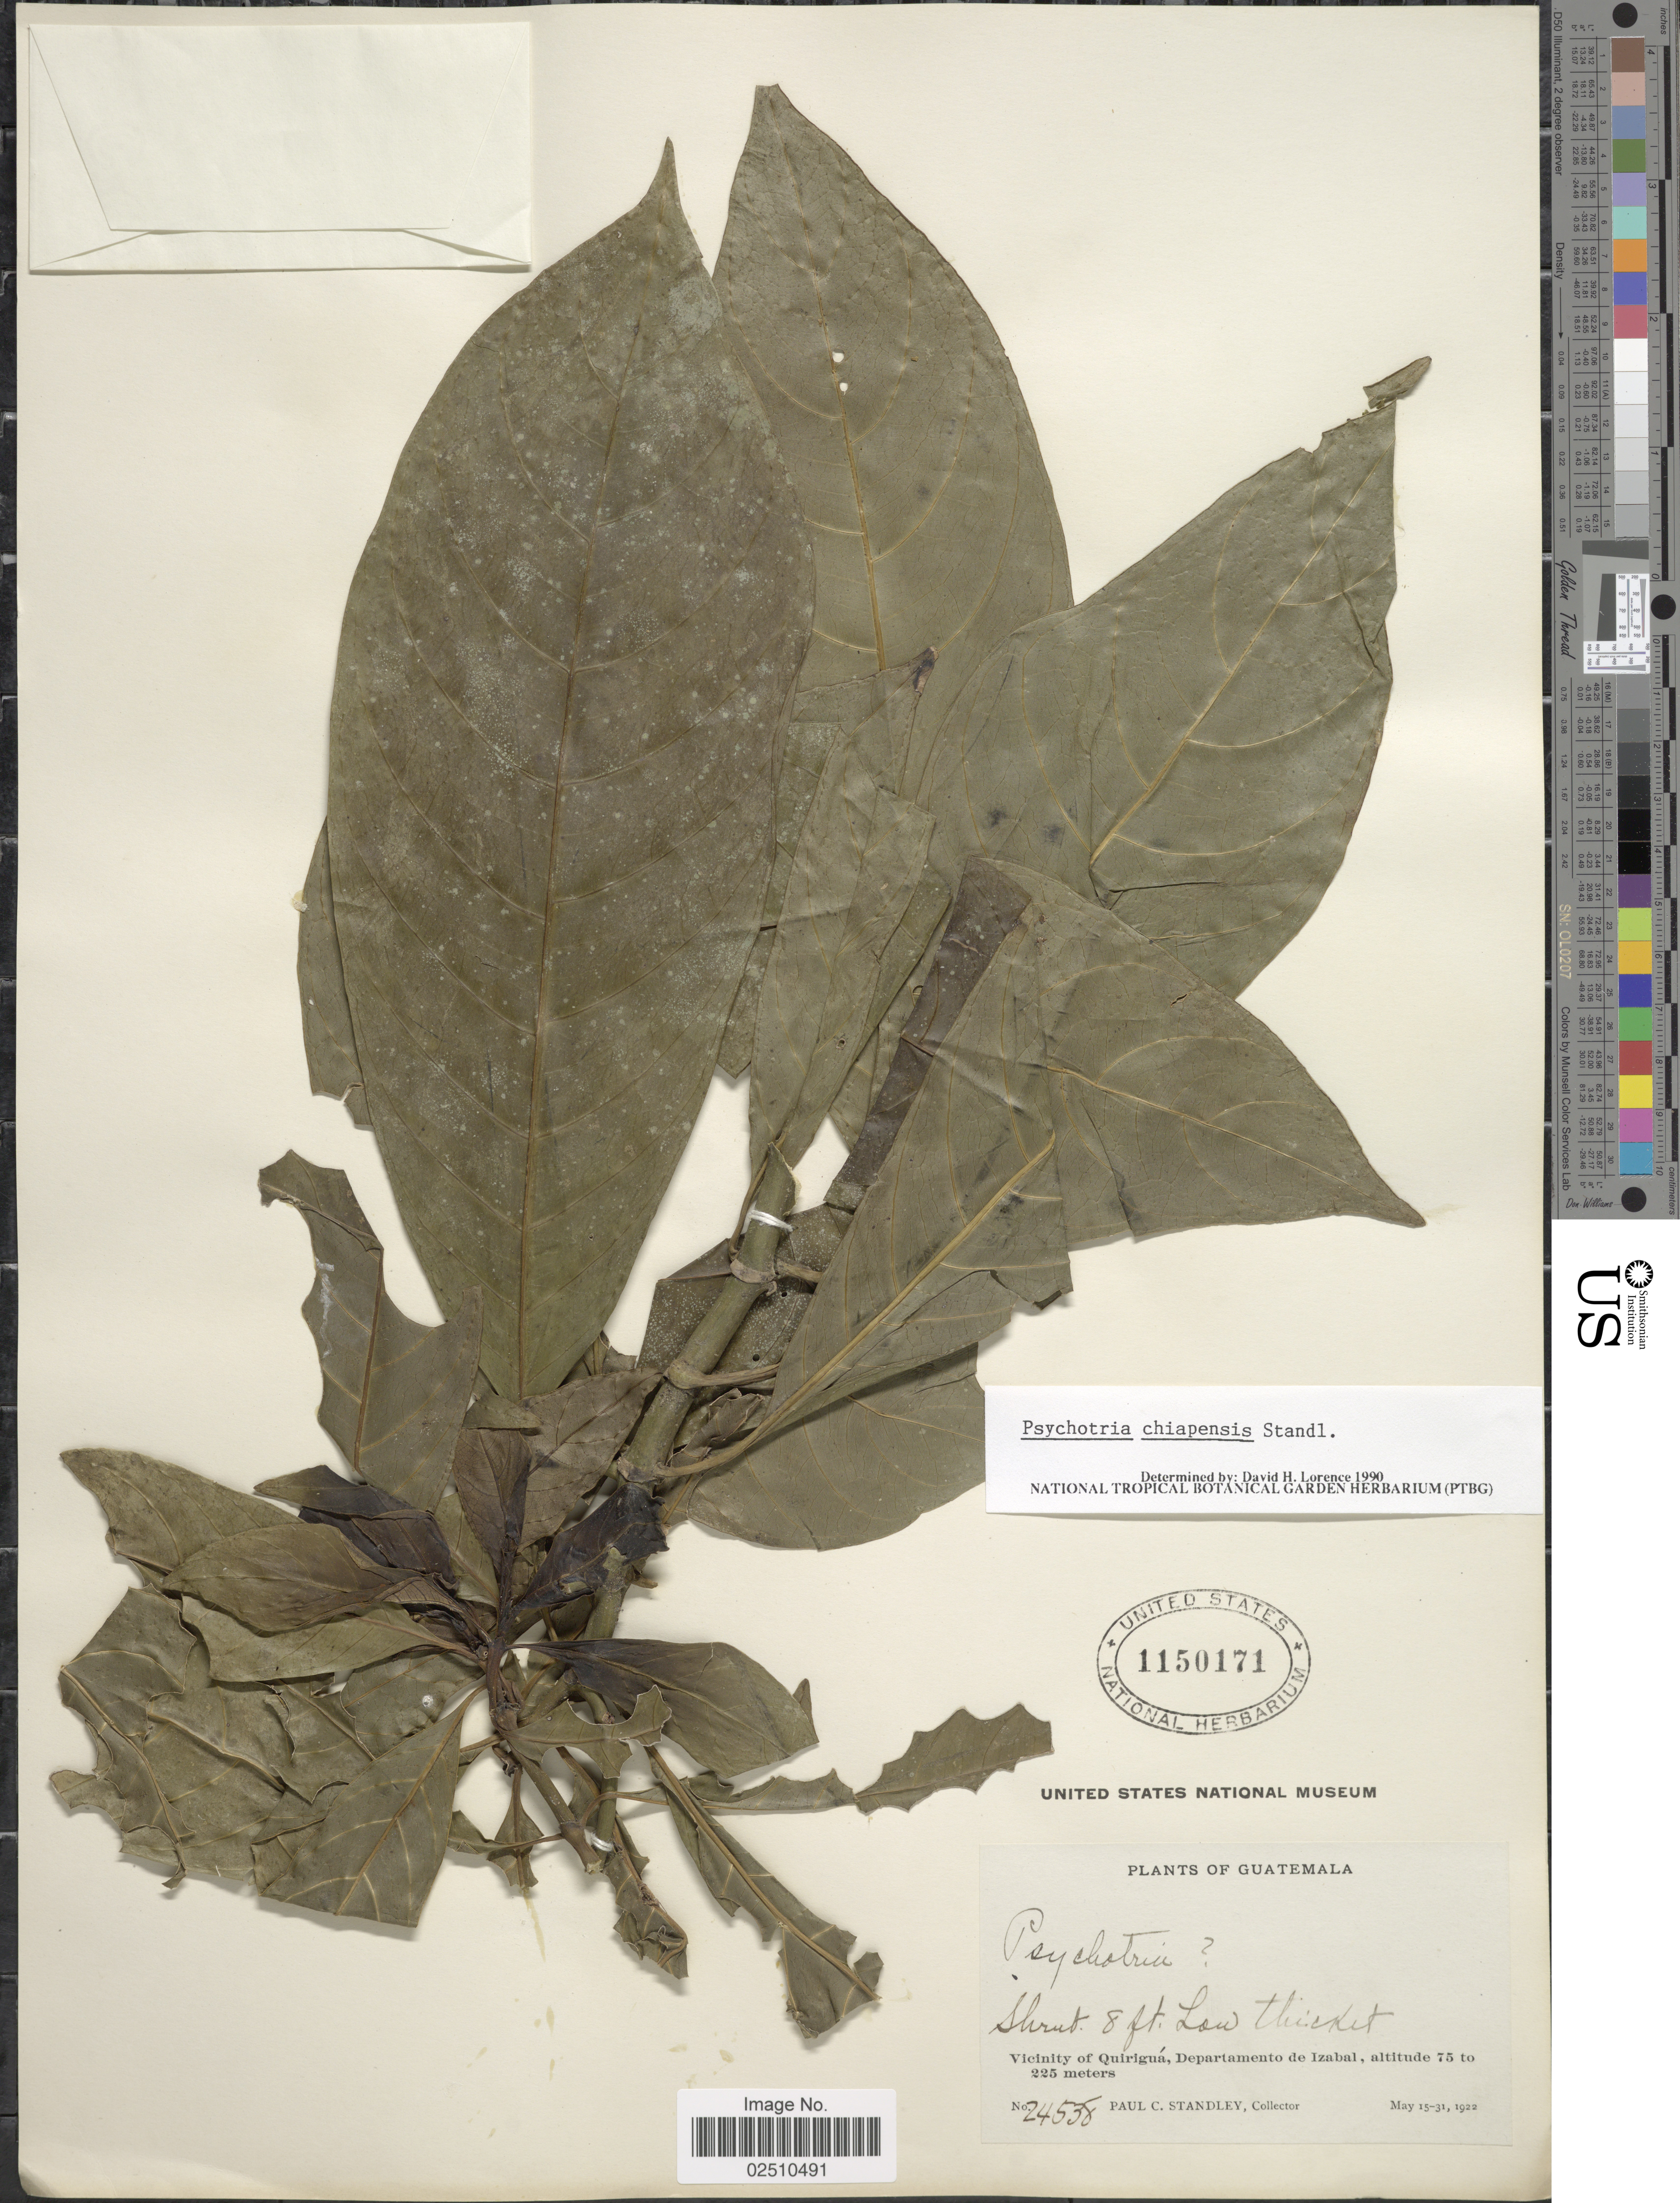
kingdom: Plantae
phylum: Tracheophyta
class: Magnoliopsida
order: Gentianales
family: Rubiaceae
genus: Psychotria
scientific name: Psychotria chiapensis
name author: Standl.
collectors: P. C. Standley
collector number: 24538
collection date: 1922-05-15/1922-05-31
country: Guatemala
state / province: Izabal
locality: Vicinity of Quirigua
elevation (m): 75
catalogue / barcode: US 1150171